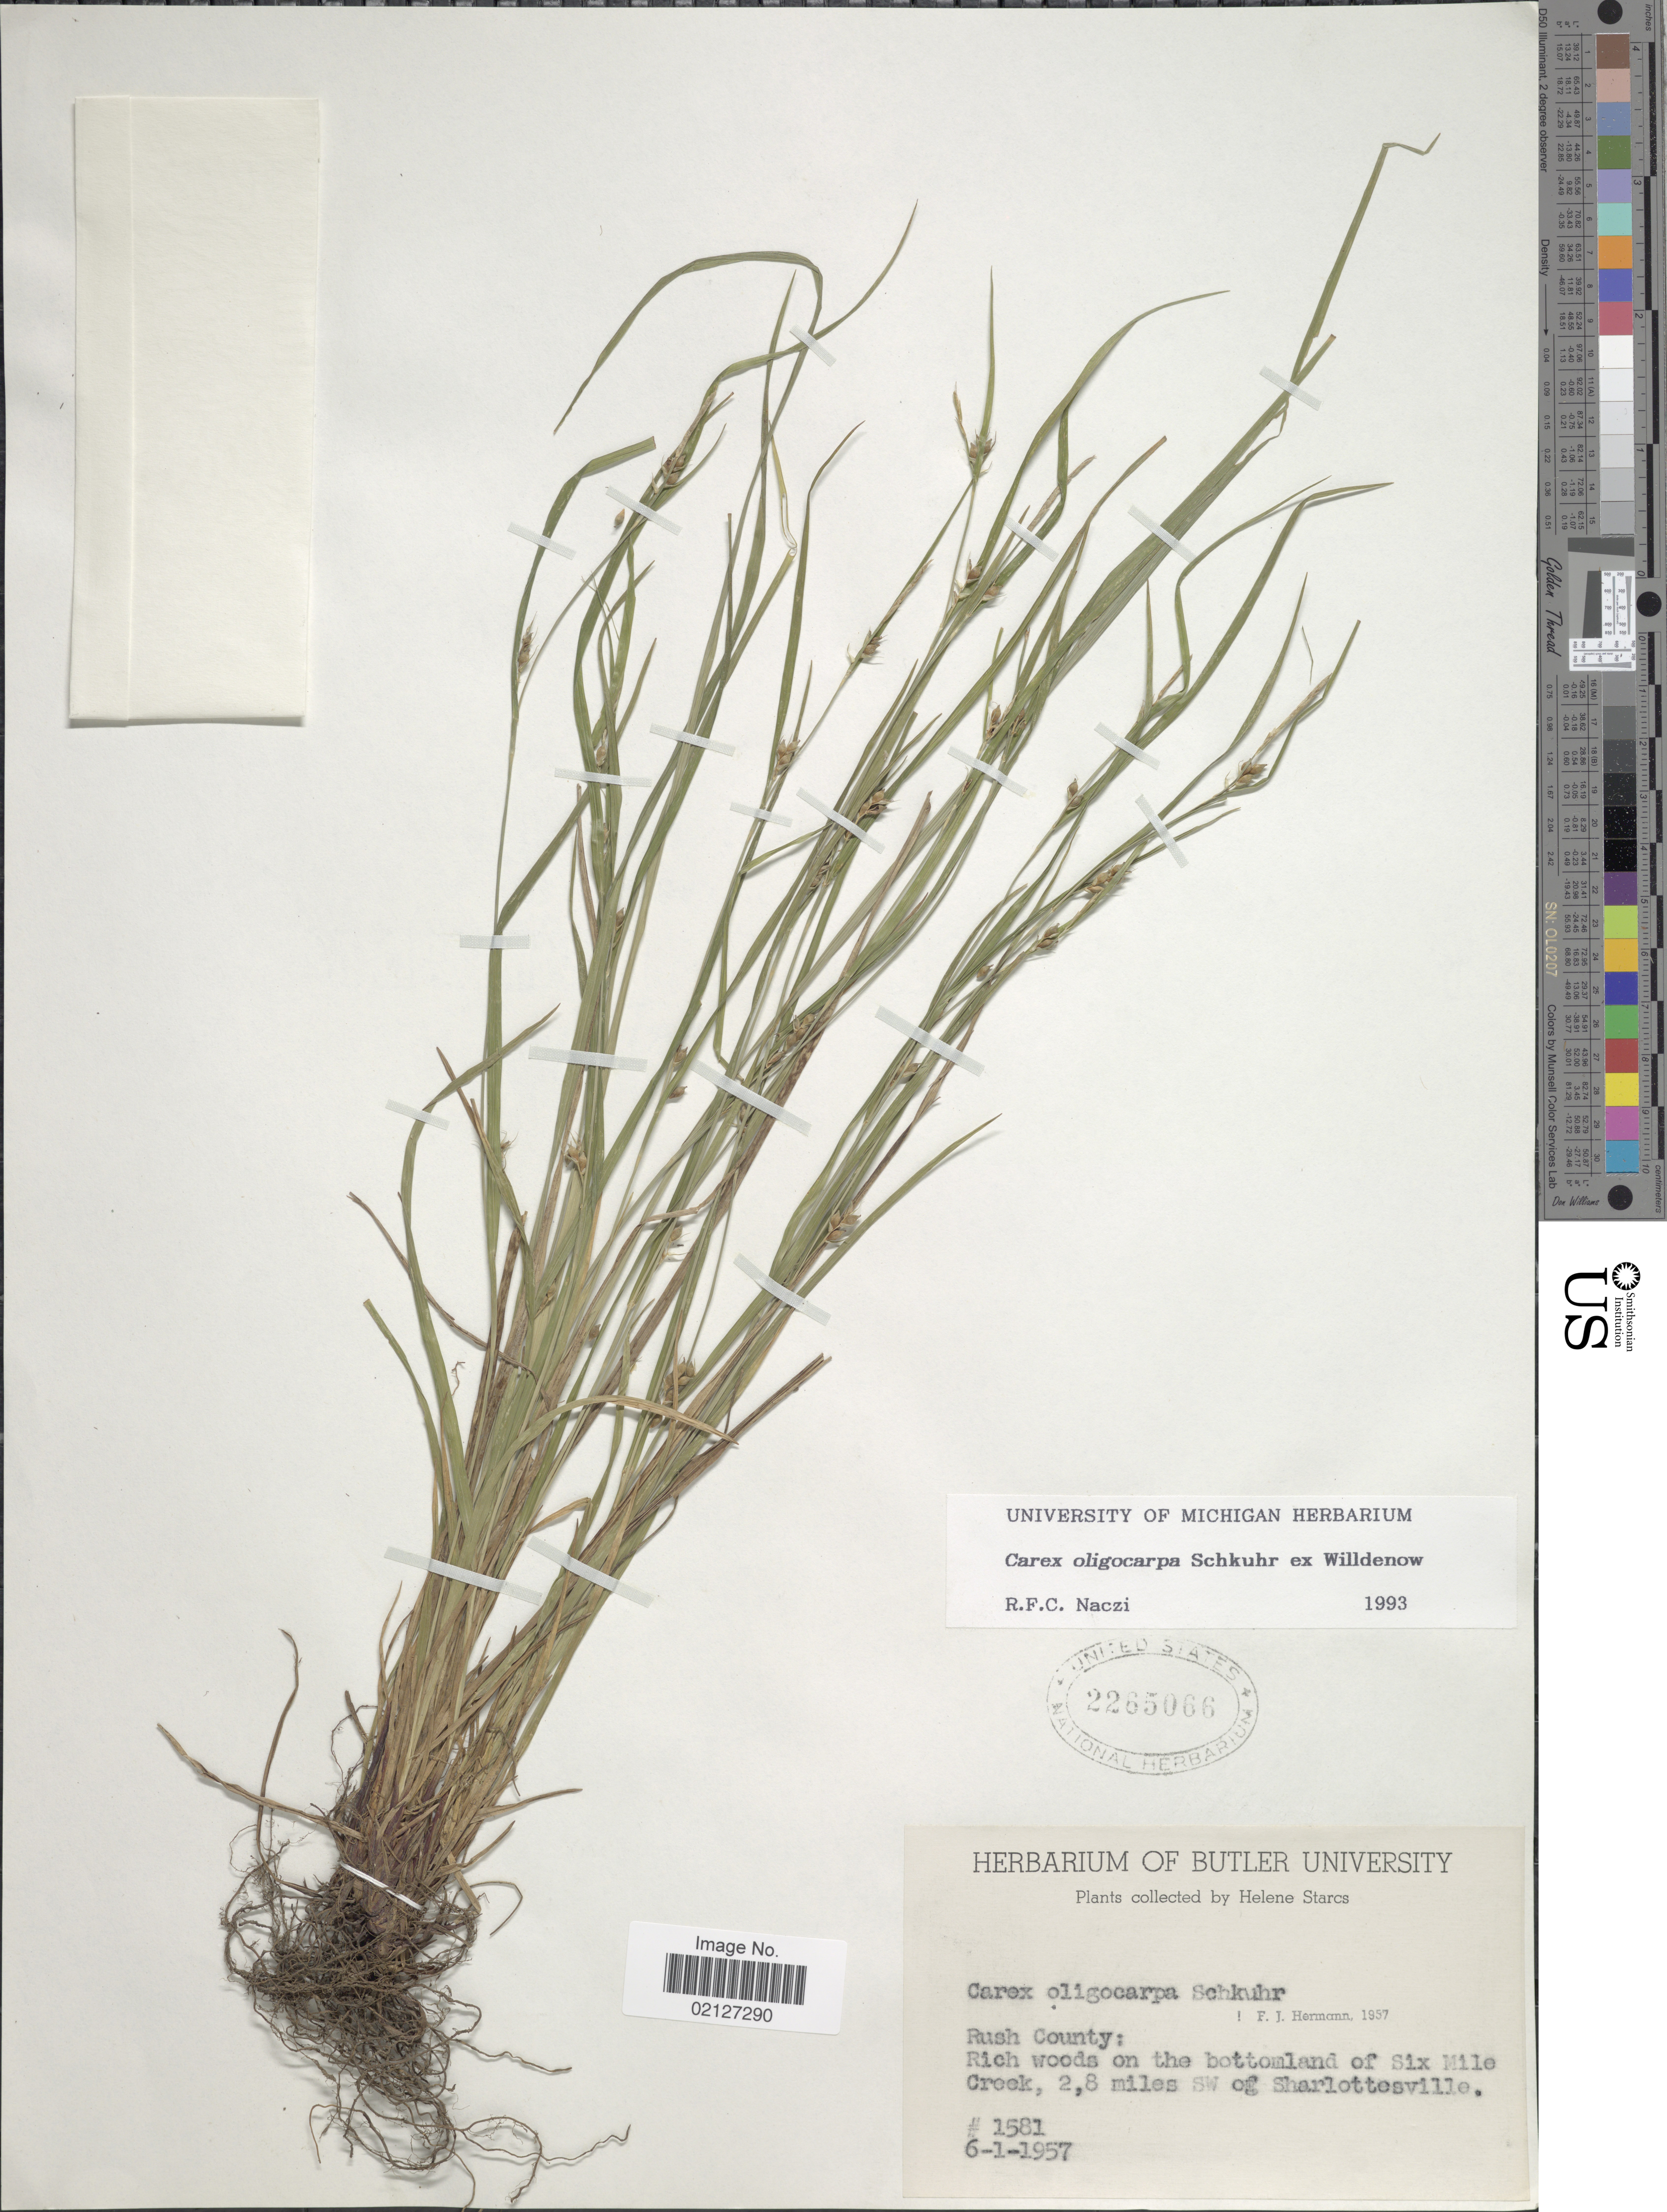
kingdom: Plantae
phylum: Tracheophyta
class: Liliopsida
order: Poales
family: Cyperaceae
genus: Carex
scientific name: Carex oligocarpa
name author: Willd.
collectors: H. Starcs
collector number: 1581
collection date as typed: Transcribed d/m/y: 0//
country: United States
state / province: Indiana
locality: Rush County; rich woods on the bottomland of Six Mile Creek, 2,8 miles SW of Sharlottesville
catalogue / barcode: US 2265066